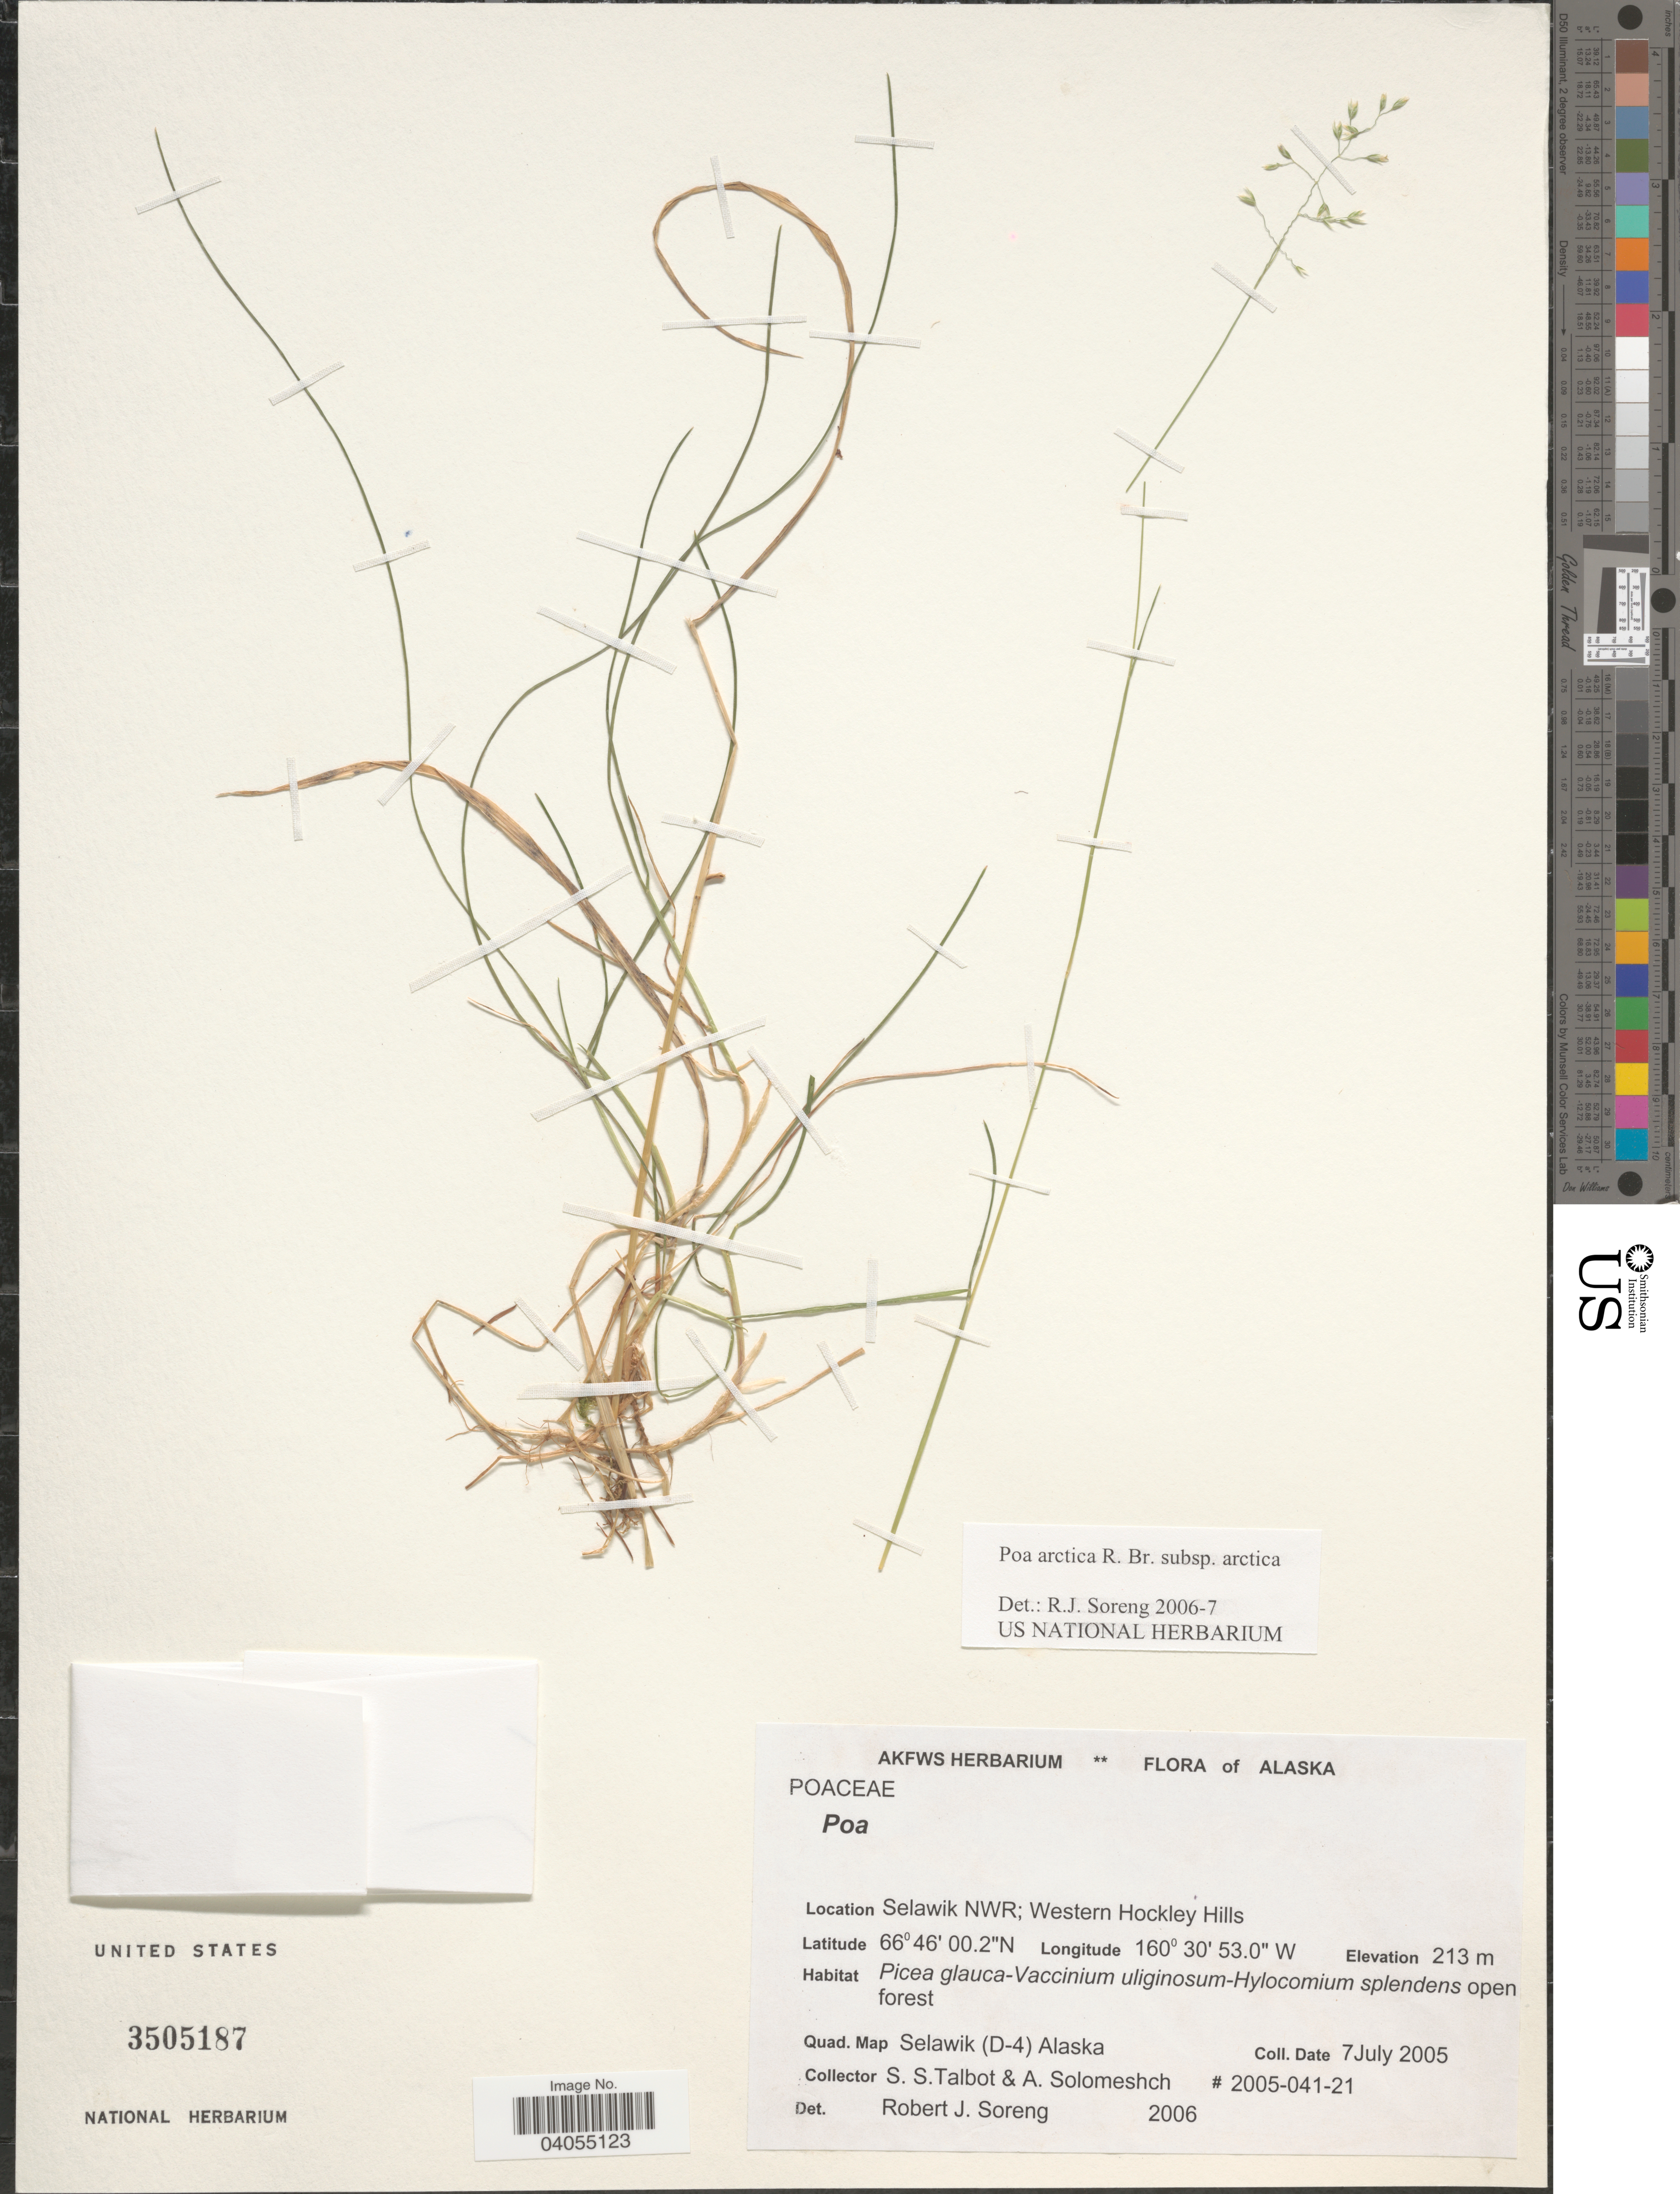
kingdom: Plantae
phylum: Tracheophyta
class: Liliopsida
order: Poales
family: Poaceae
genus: Poa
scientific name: Poa arctica subsp. arctica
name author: R. Br.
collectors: S. S. Talbot & A. Solomeshch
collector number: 2005-041-21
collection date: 2005-07-07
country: United States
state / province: Alaska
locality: Selawik NWR; Western Hockley Hills. Quad. Map Selawik (D-4).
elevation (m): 213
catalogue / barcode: US 3505187